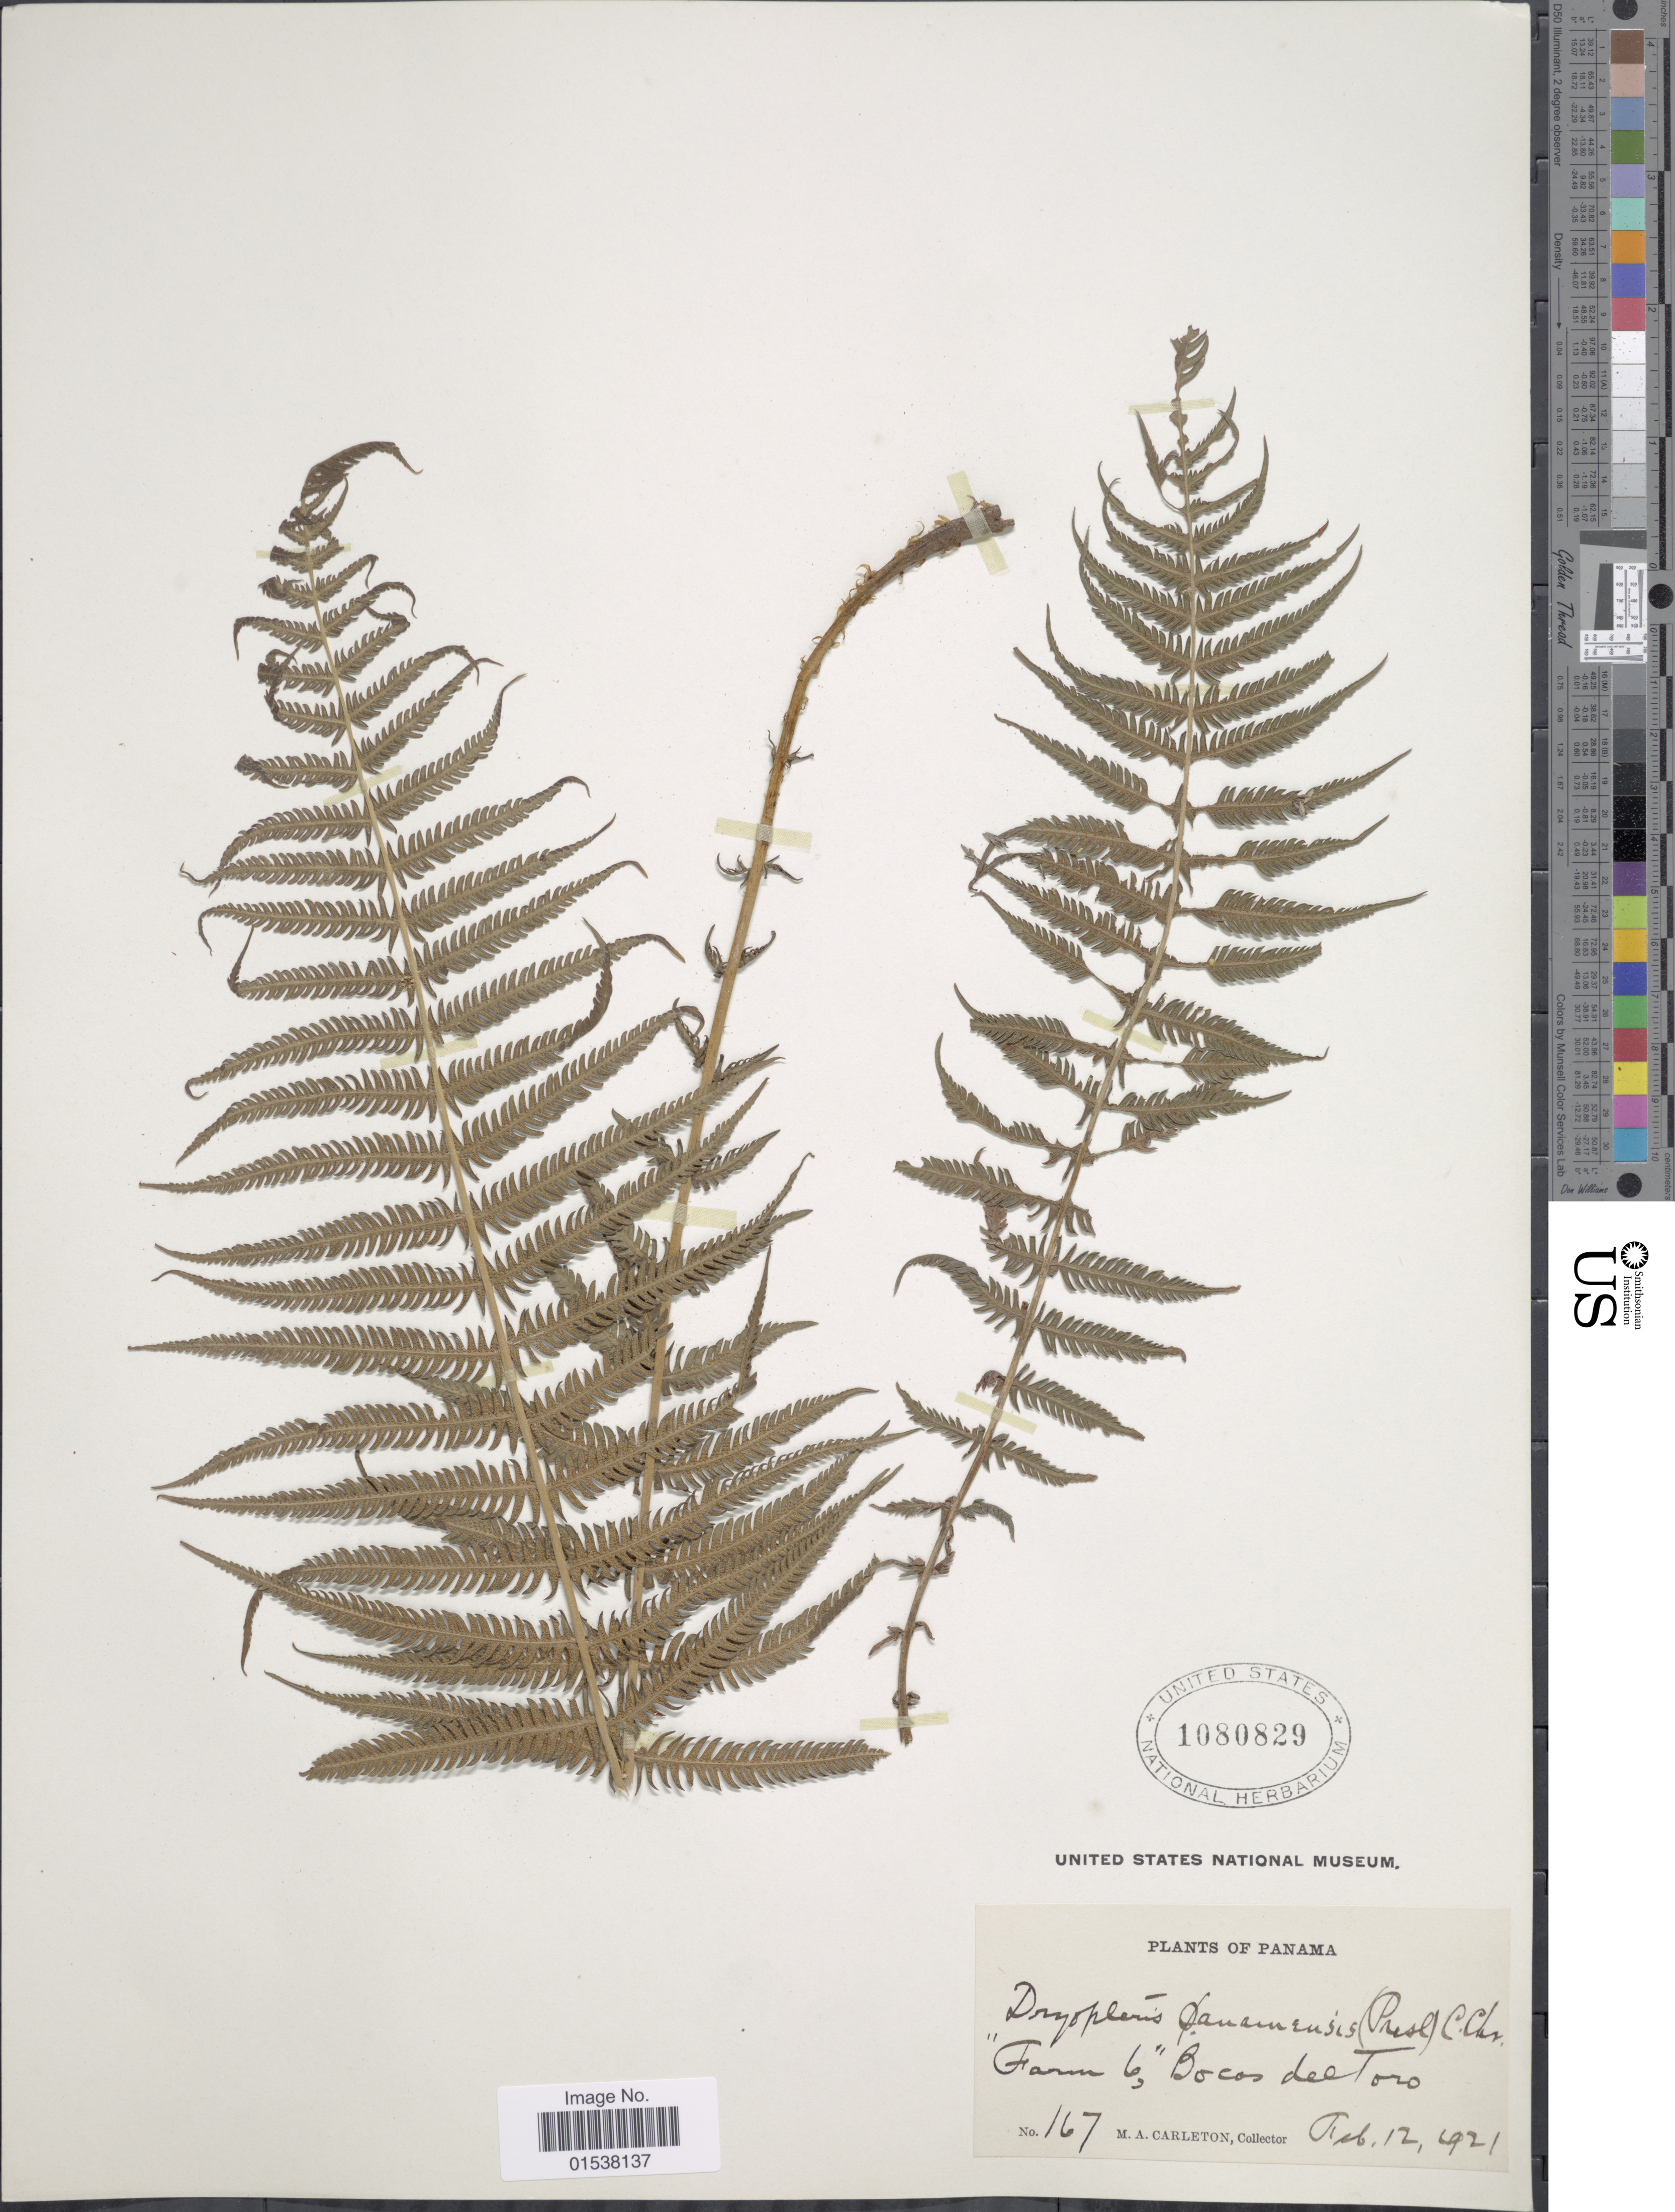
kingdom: Plantae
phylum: Tracheophyta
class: Polypodiopsida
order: Polypodiales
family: Thelypteridaceae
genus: Amauropelta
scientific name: Amauropelta balbisii (Spreng.) comb. nov., ined. 2015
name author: (Spreng.)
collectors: M. A. Carleton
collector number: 167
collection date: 1921-02-12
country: Panama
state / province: Bocas del Toro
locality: Farm 6, Bocas del Toro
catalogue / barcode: US 1080829